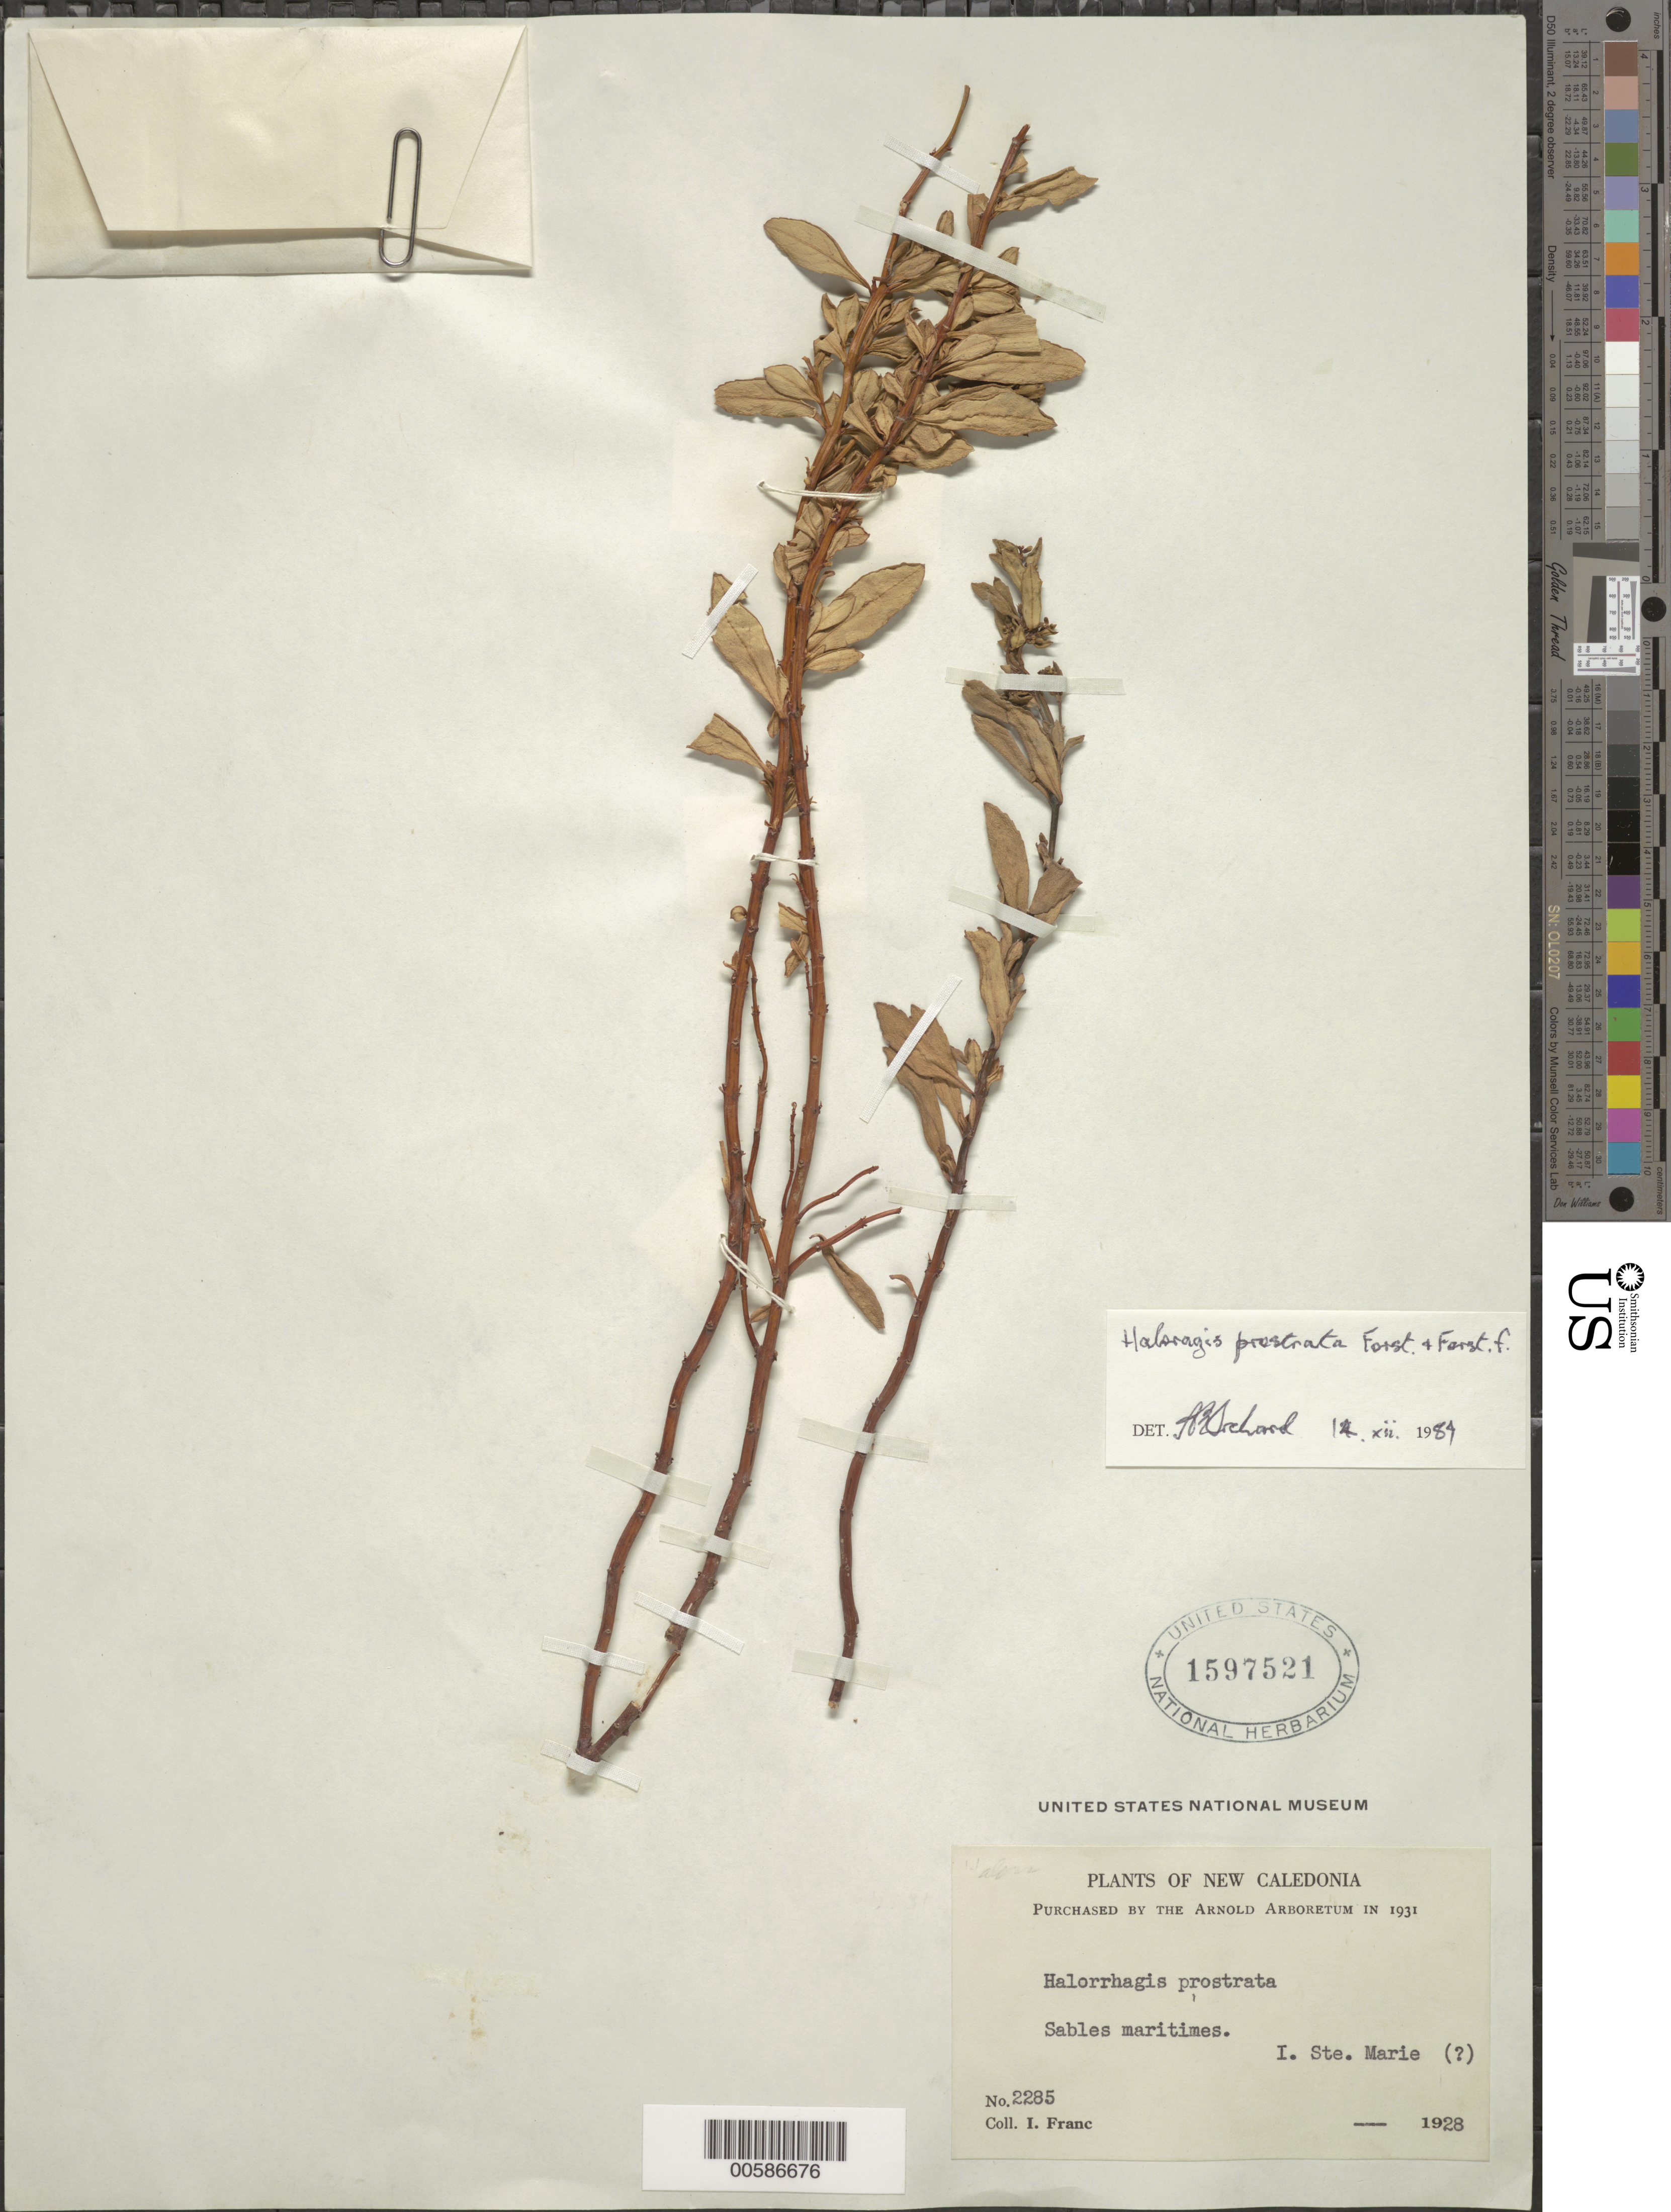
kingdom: Plantae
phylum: Tracheophyta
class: Magnoliopsida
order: Saxifragales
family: Haloragaceae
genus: Haloragis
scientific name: Haloragis prostrata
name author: J.R. Forst. & G. Forst.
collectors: I. Franc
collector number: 2285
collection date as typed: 1928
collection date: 1928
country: New Caledonia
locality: Sables maritimes, I. Ste. Marie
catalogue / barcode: US 1597521